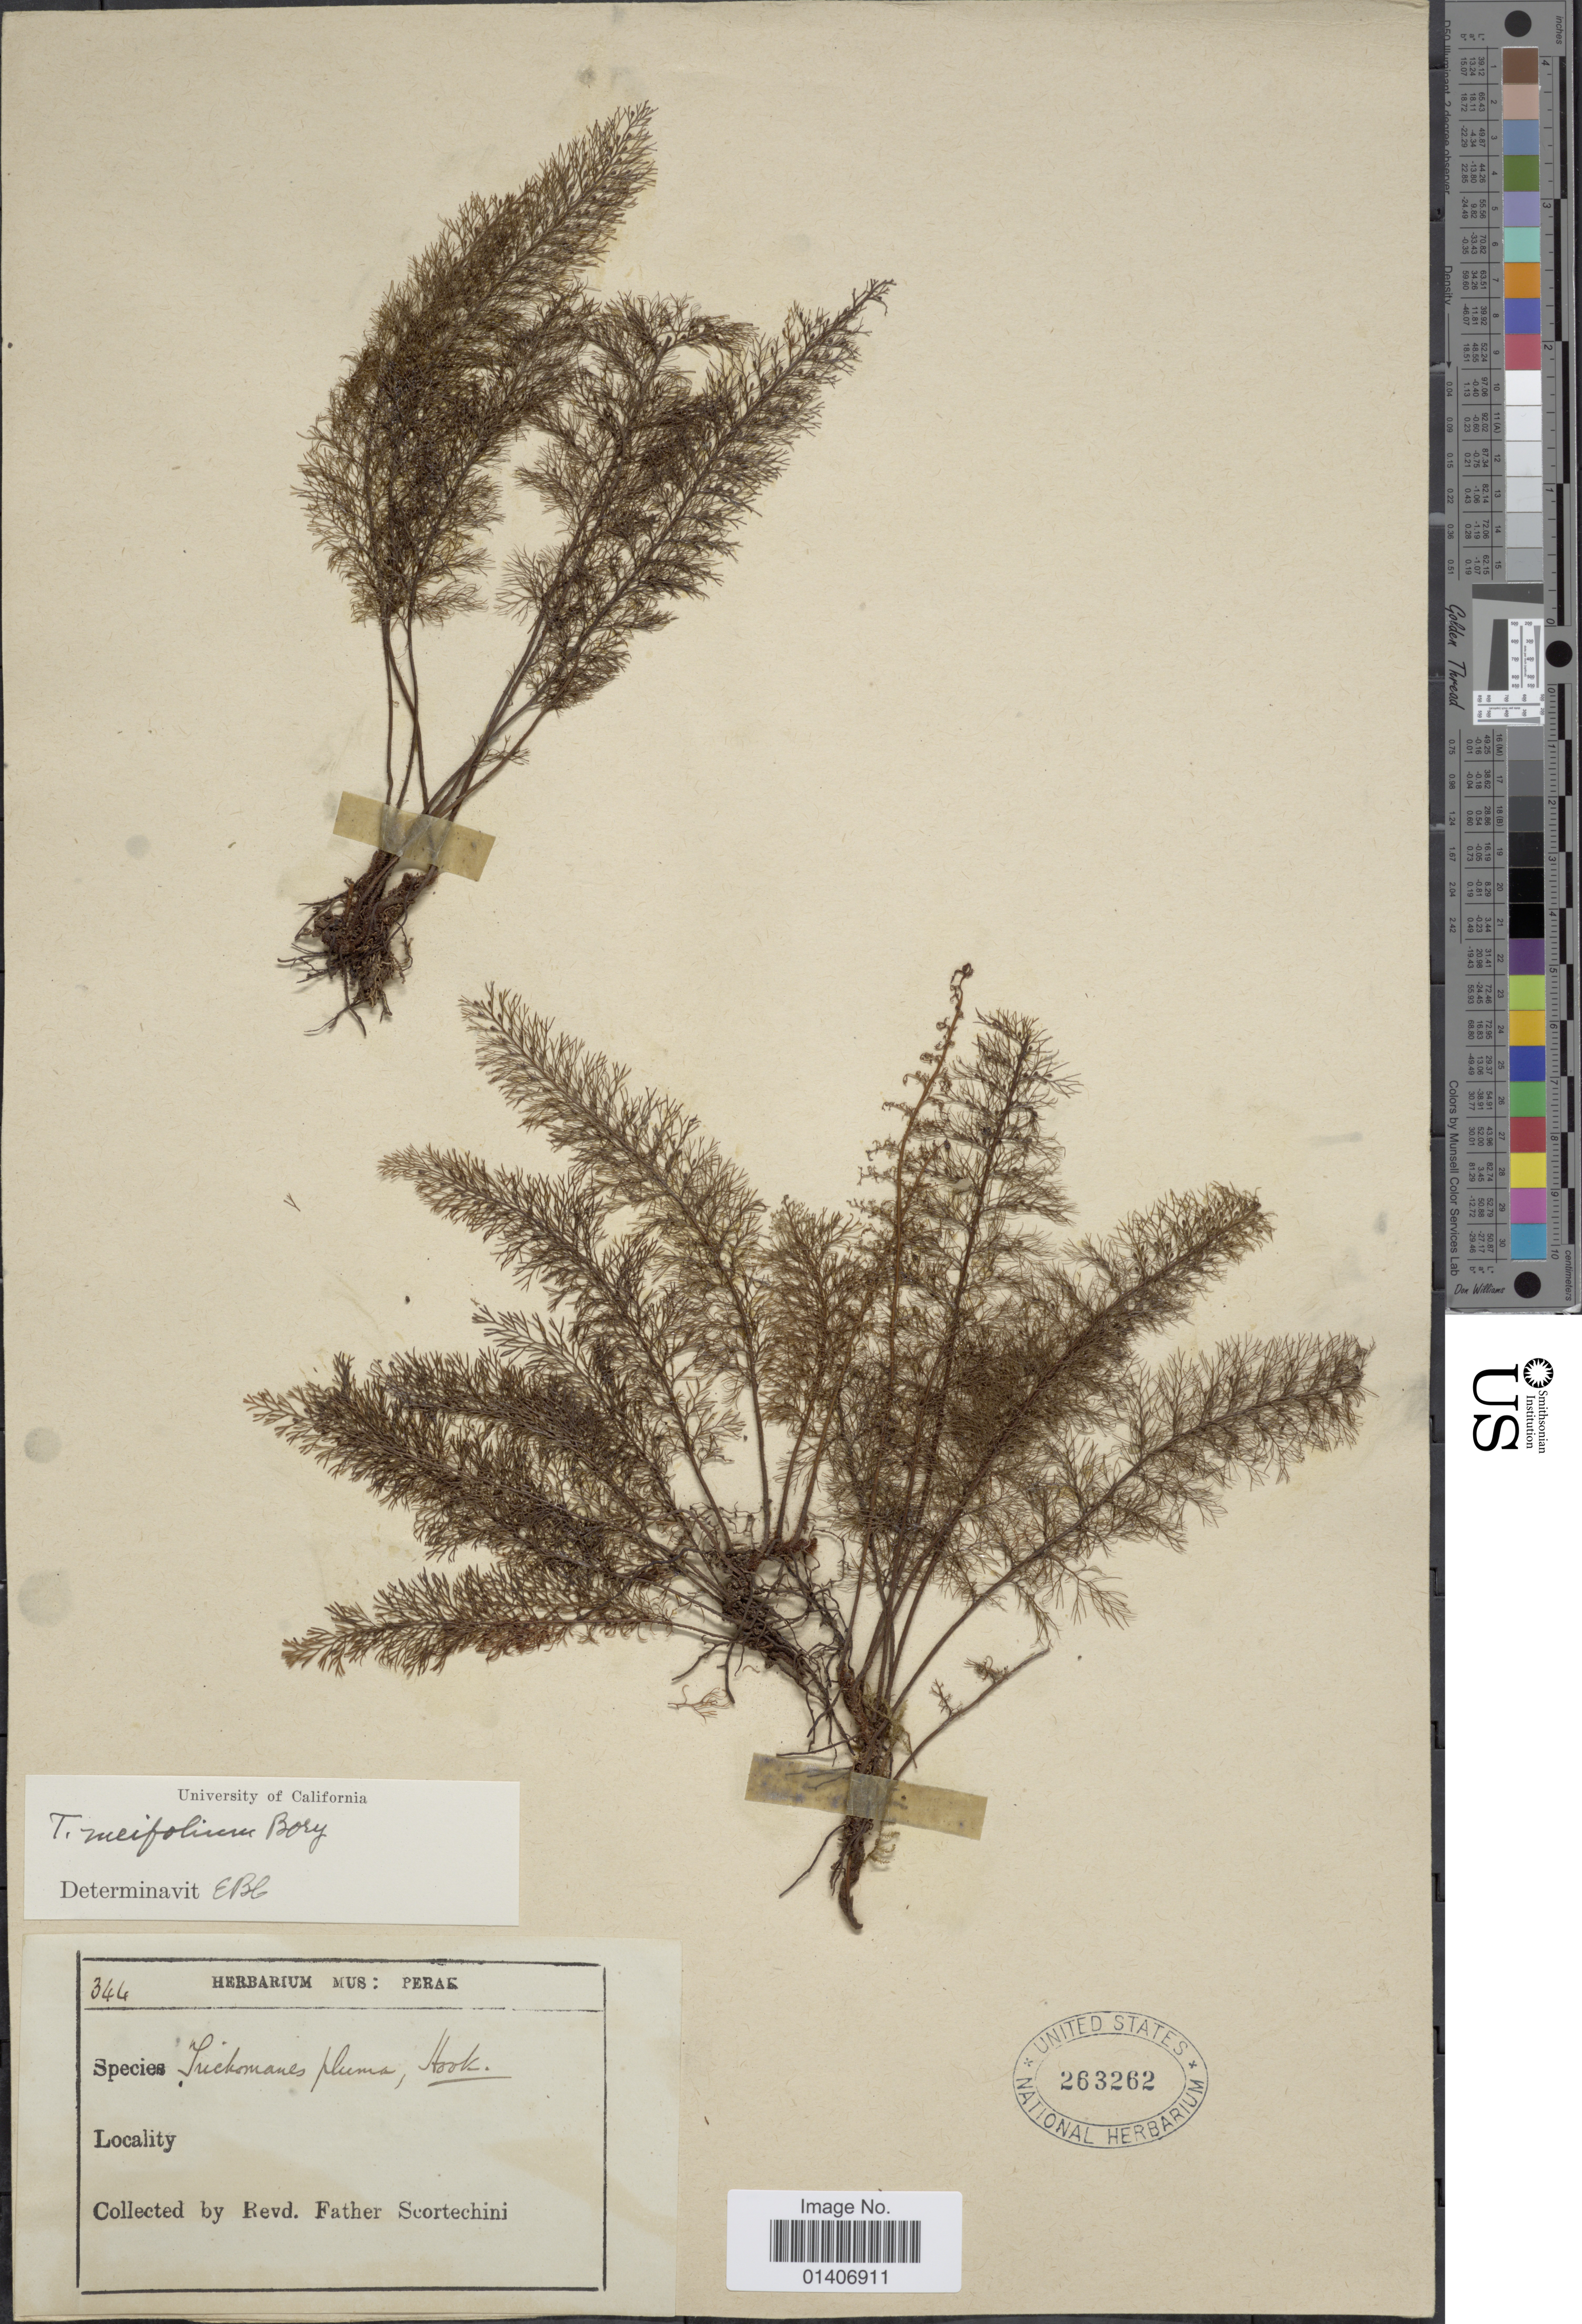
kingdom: Plantae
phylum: Tracheophyta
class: Polypodiopsida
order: Hymenophyllales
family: Hymenophyllaceae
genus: Abrodictyum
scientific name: Abrodictyum meifolium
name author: (Bory) Ebihara & K. Iwats.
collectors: Fr. Scortechini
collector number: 344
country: Malaysia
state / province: Perak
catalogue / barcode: US 263262